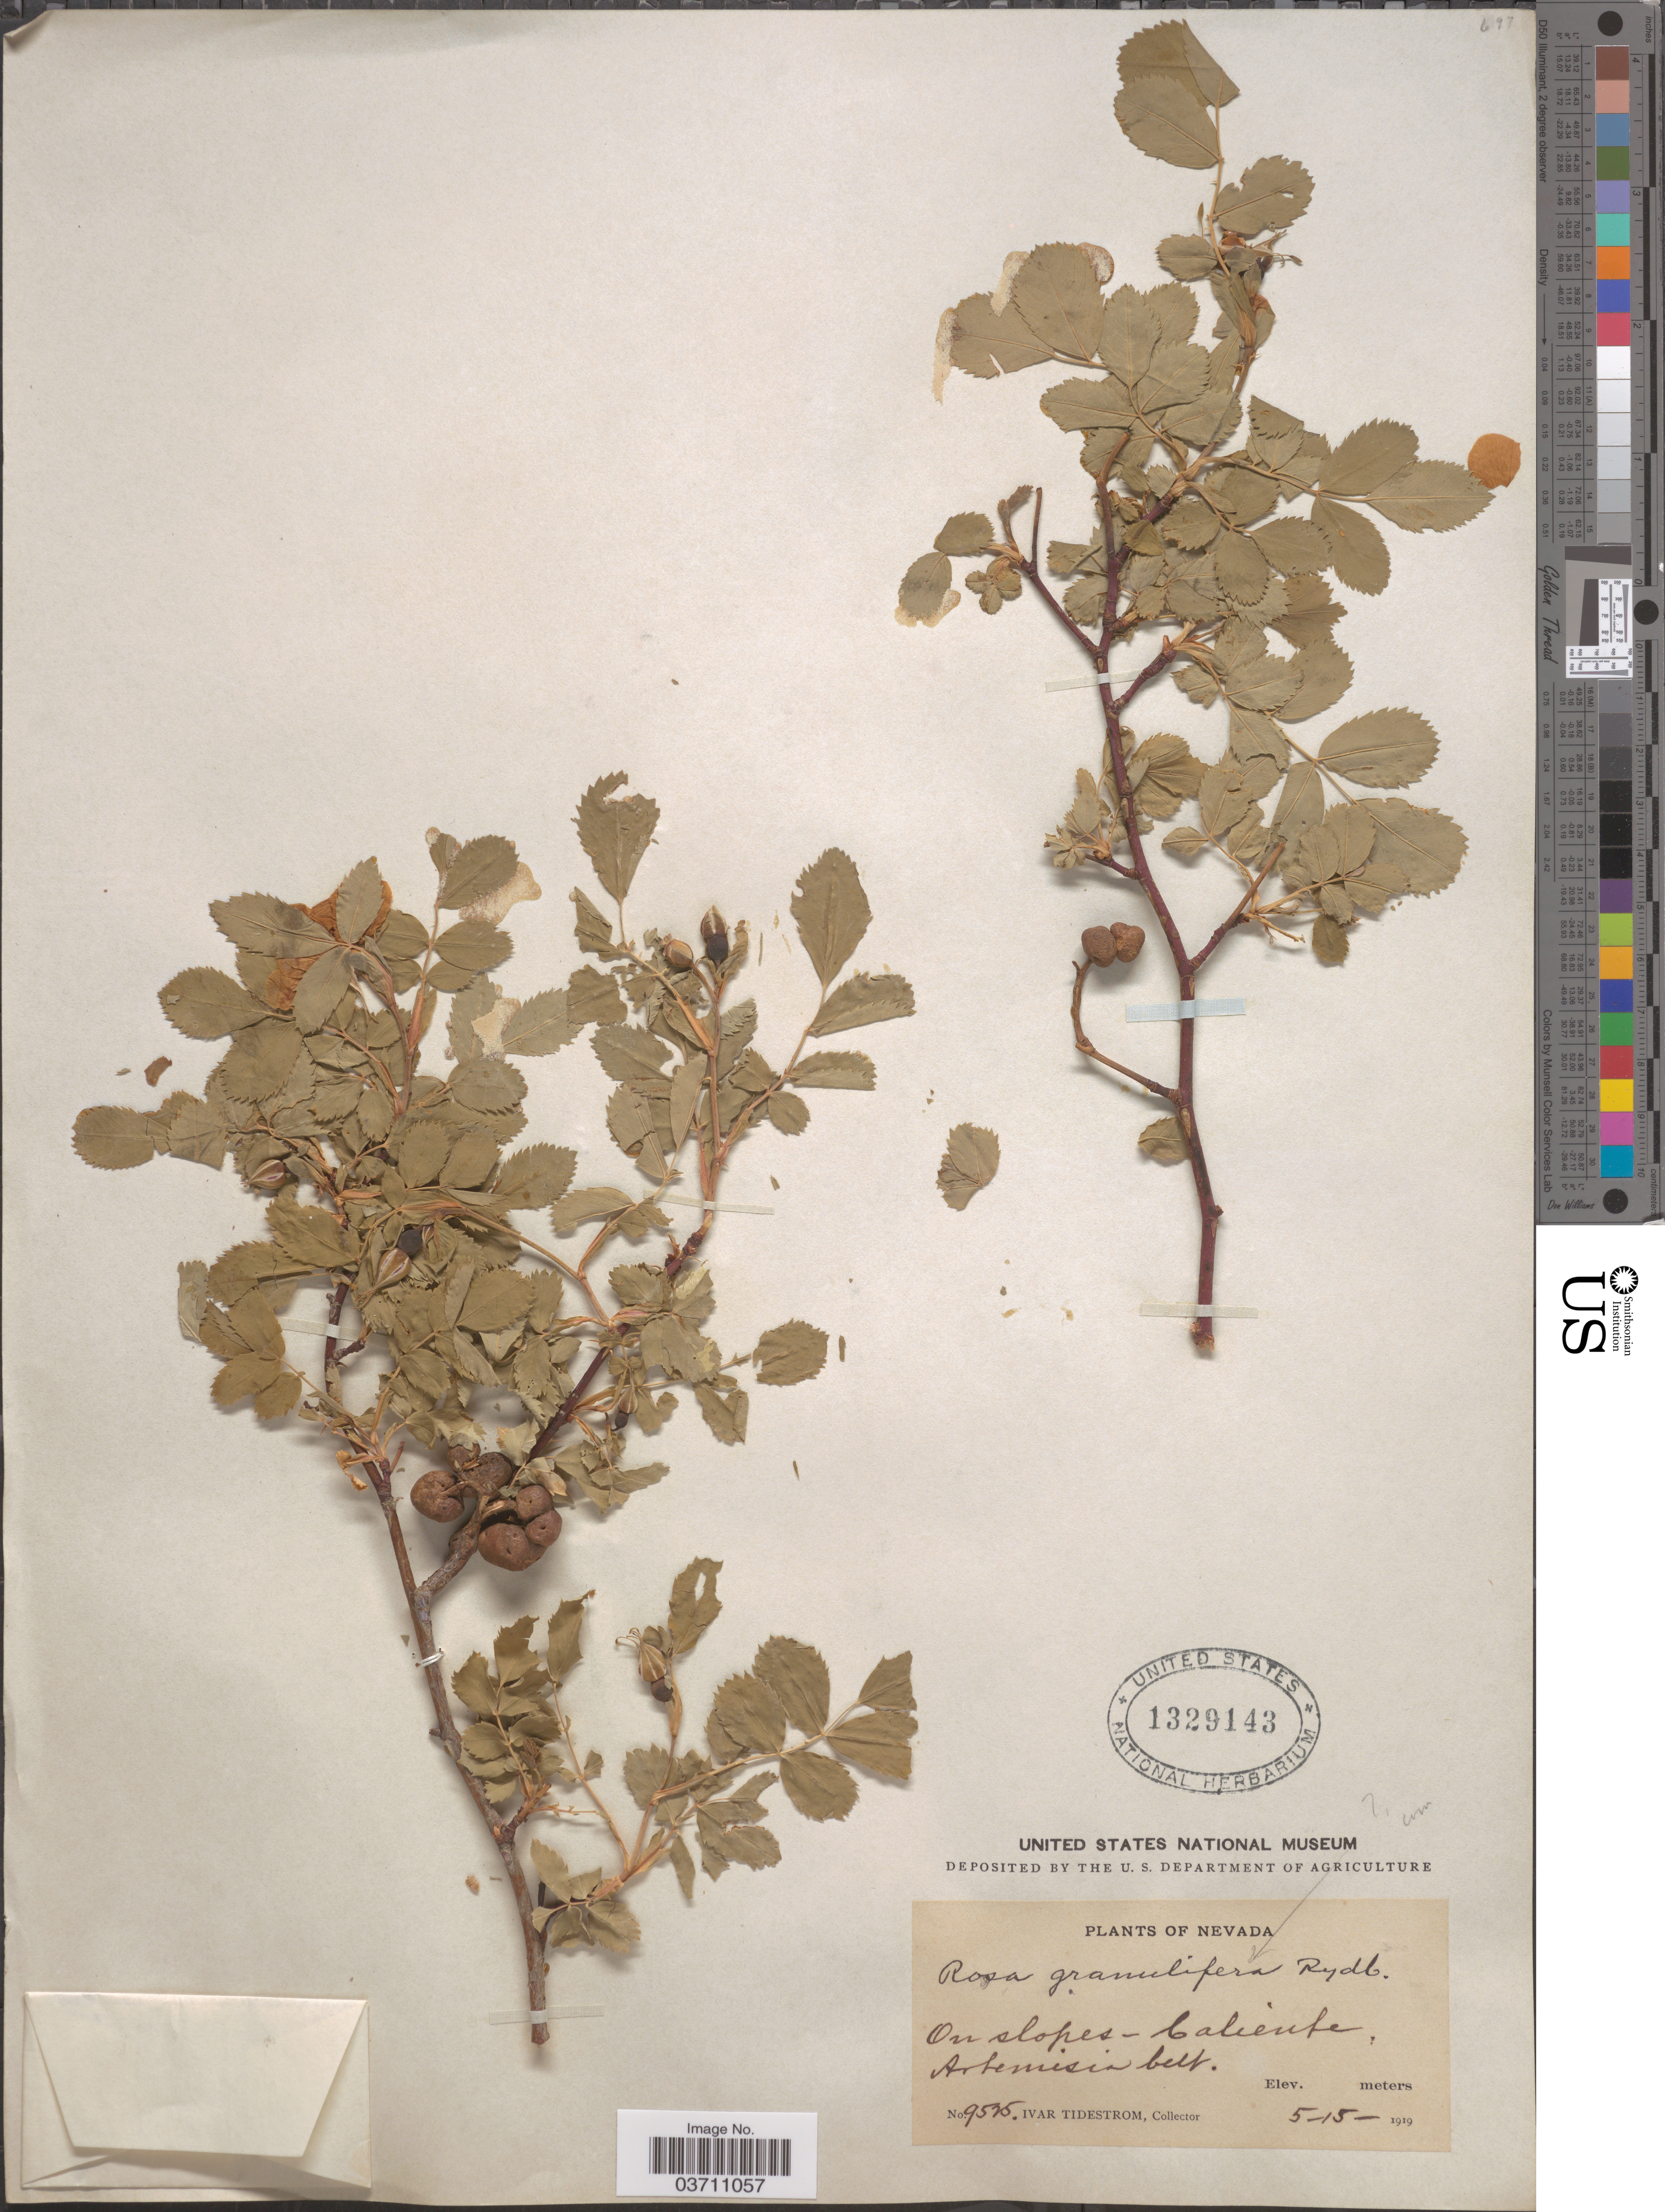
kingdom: Plantae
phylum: Tracheophyta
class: Magnoliopsida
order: Rosales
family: Rosaceae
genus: Rosa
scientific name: Rosa granulifera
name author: Rydb.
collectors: I. F. Tidestrom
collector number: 9525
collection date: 1919-05-15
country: United States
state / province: Nevada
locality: On slopes - Caliente, Artemisia belt.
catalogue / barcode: US 1329143